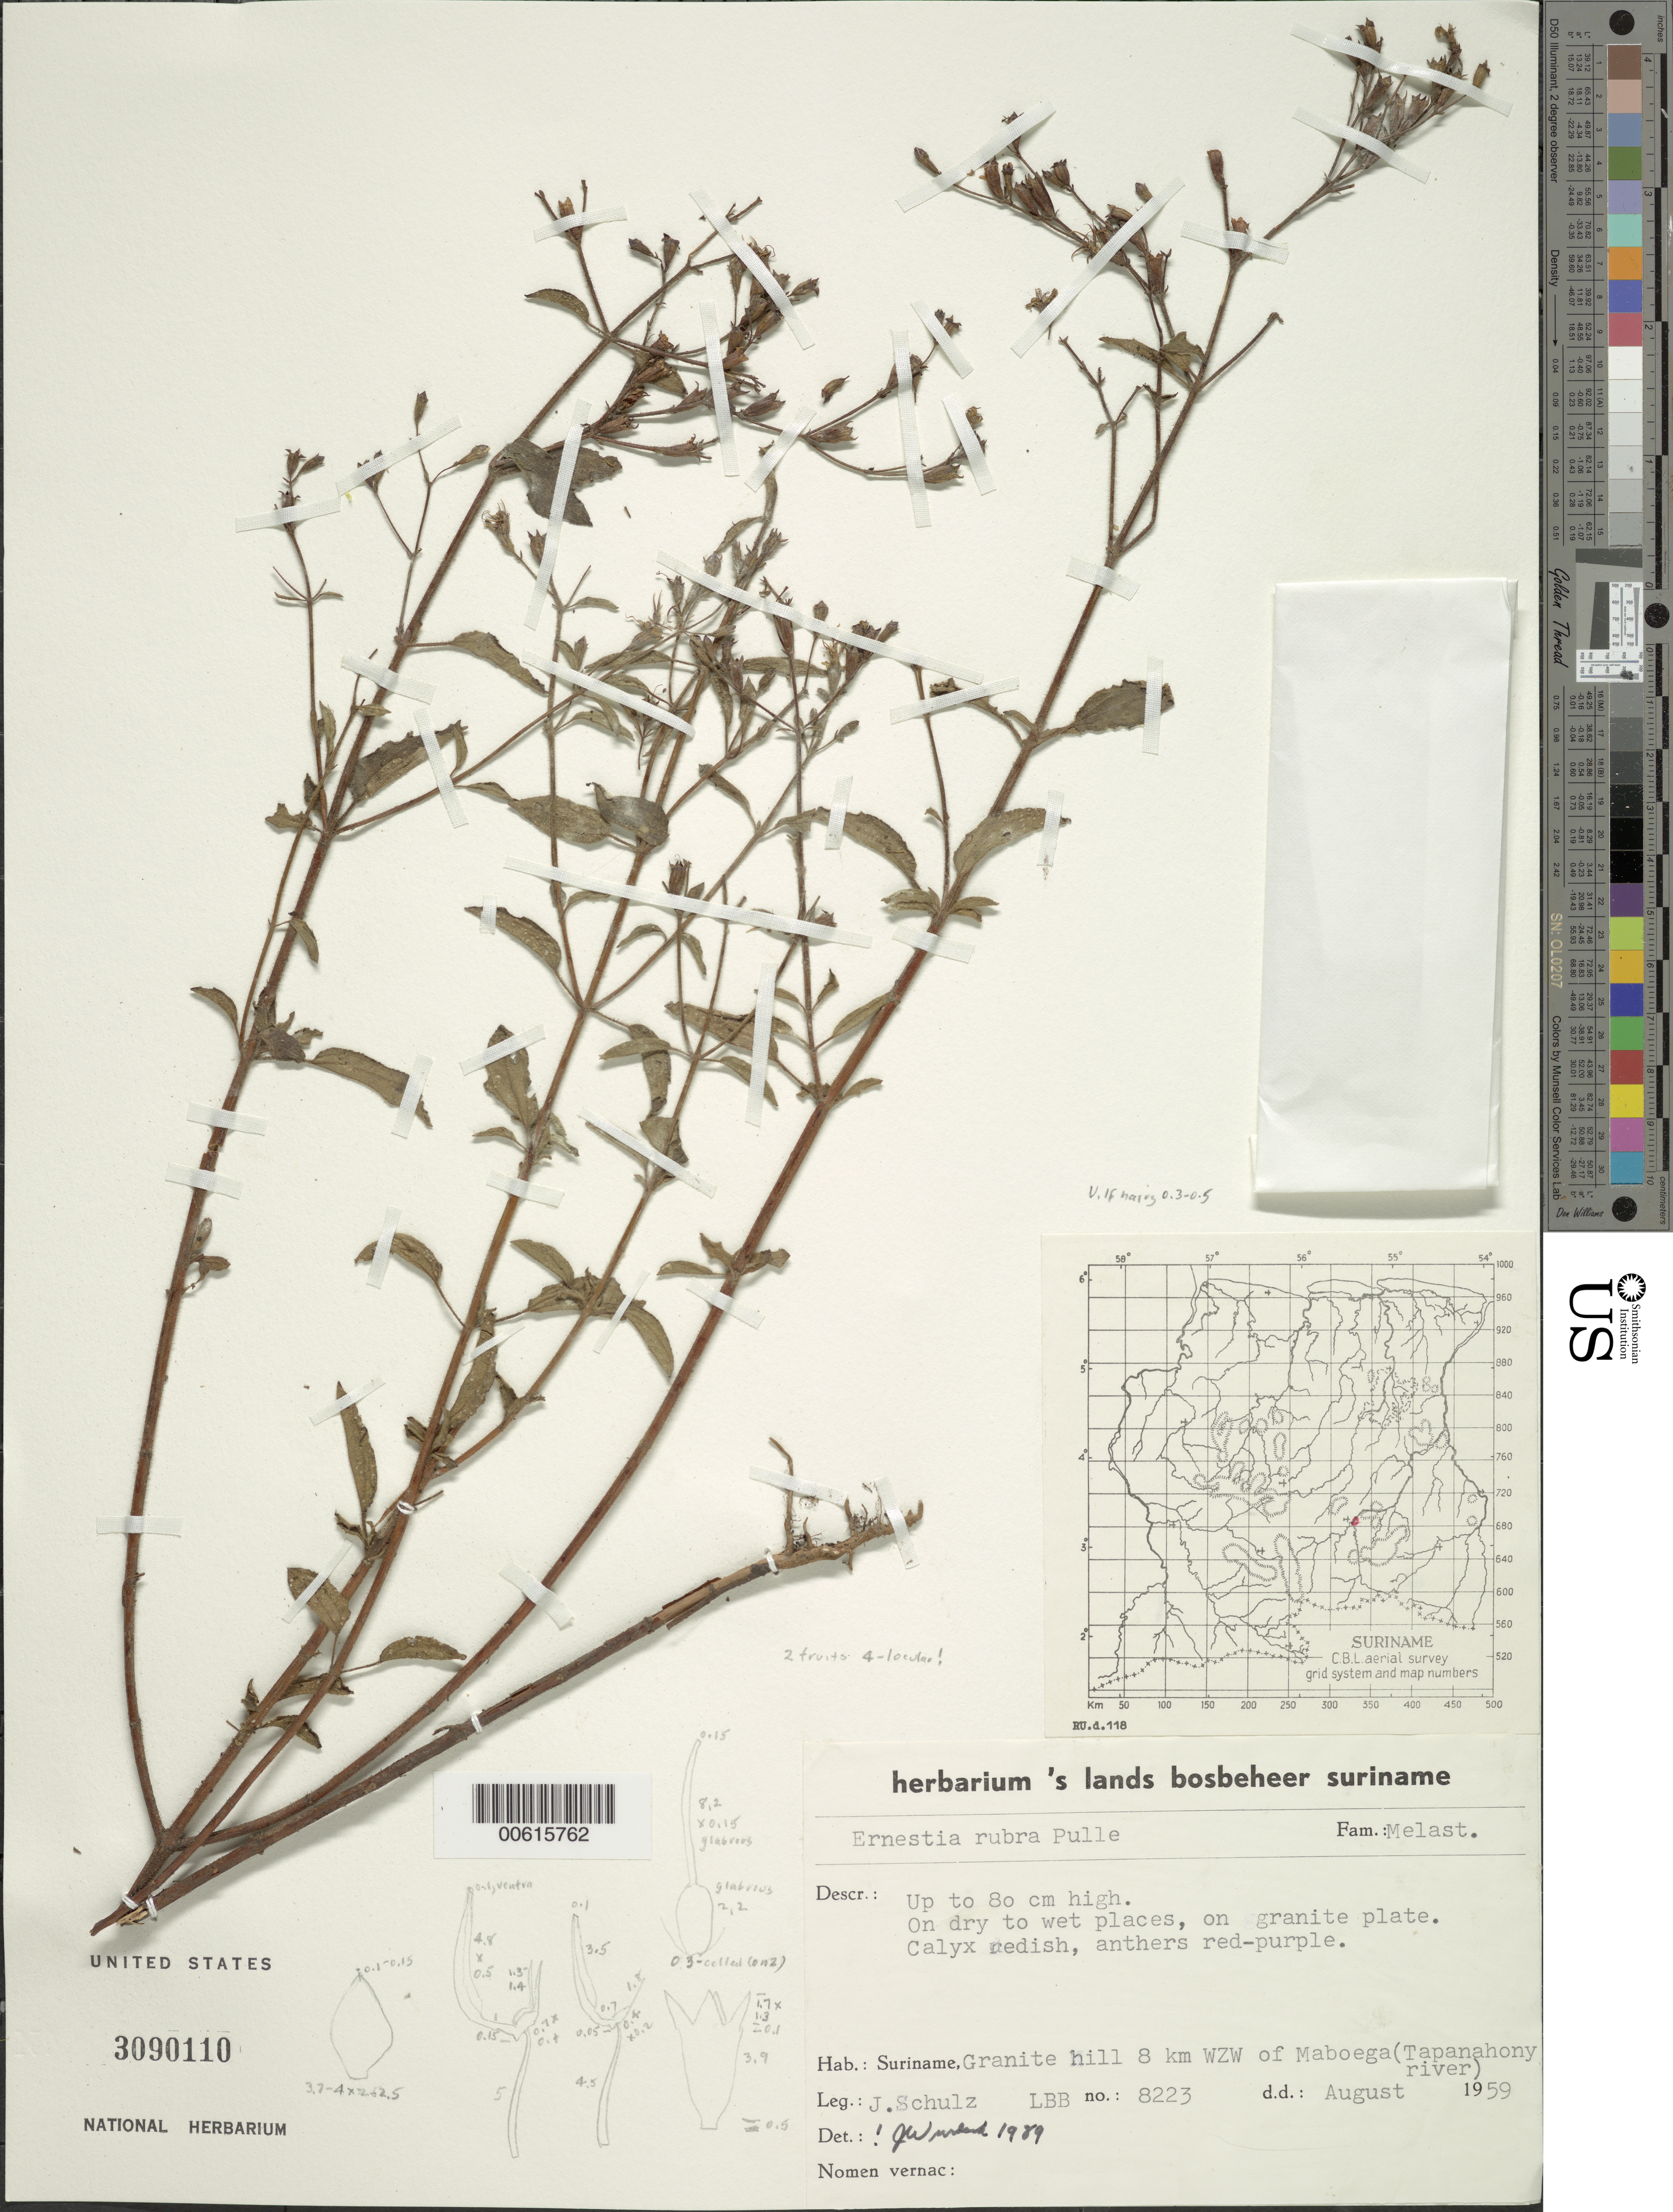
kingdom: Plantae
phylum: Tracheophyta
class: Magnoliopsida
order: Myrtales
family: Melastomataceae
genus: Ernestia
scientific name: Ernestia rubra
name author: Pulle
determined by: Wurdack, John J., (US), US (UNITED STATES)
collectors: J. P. Schulz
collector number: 8223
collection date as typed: Aug-59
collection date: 1959-08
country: Suriname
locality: Maboega, 8 km WSW (Tapanahony River)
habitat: Dry to wet places, on grainte plate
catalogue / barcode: US 3090110